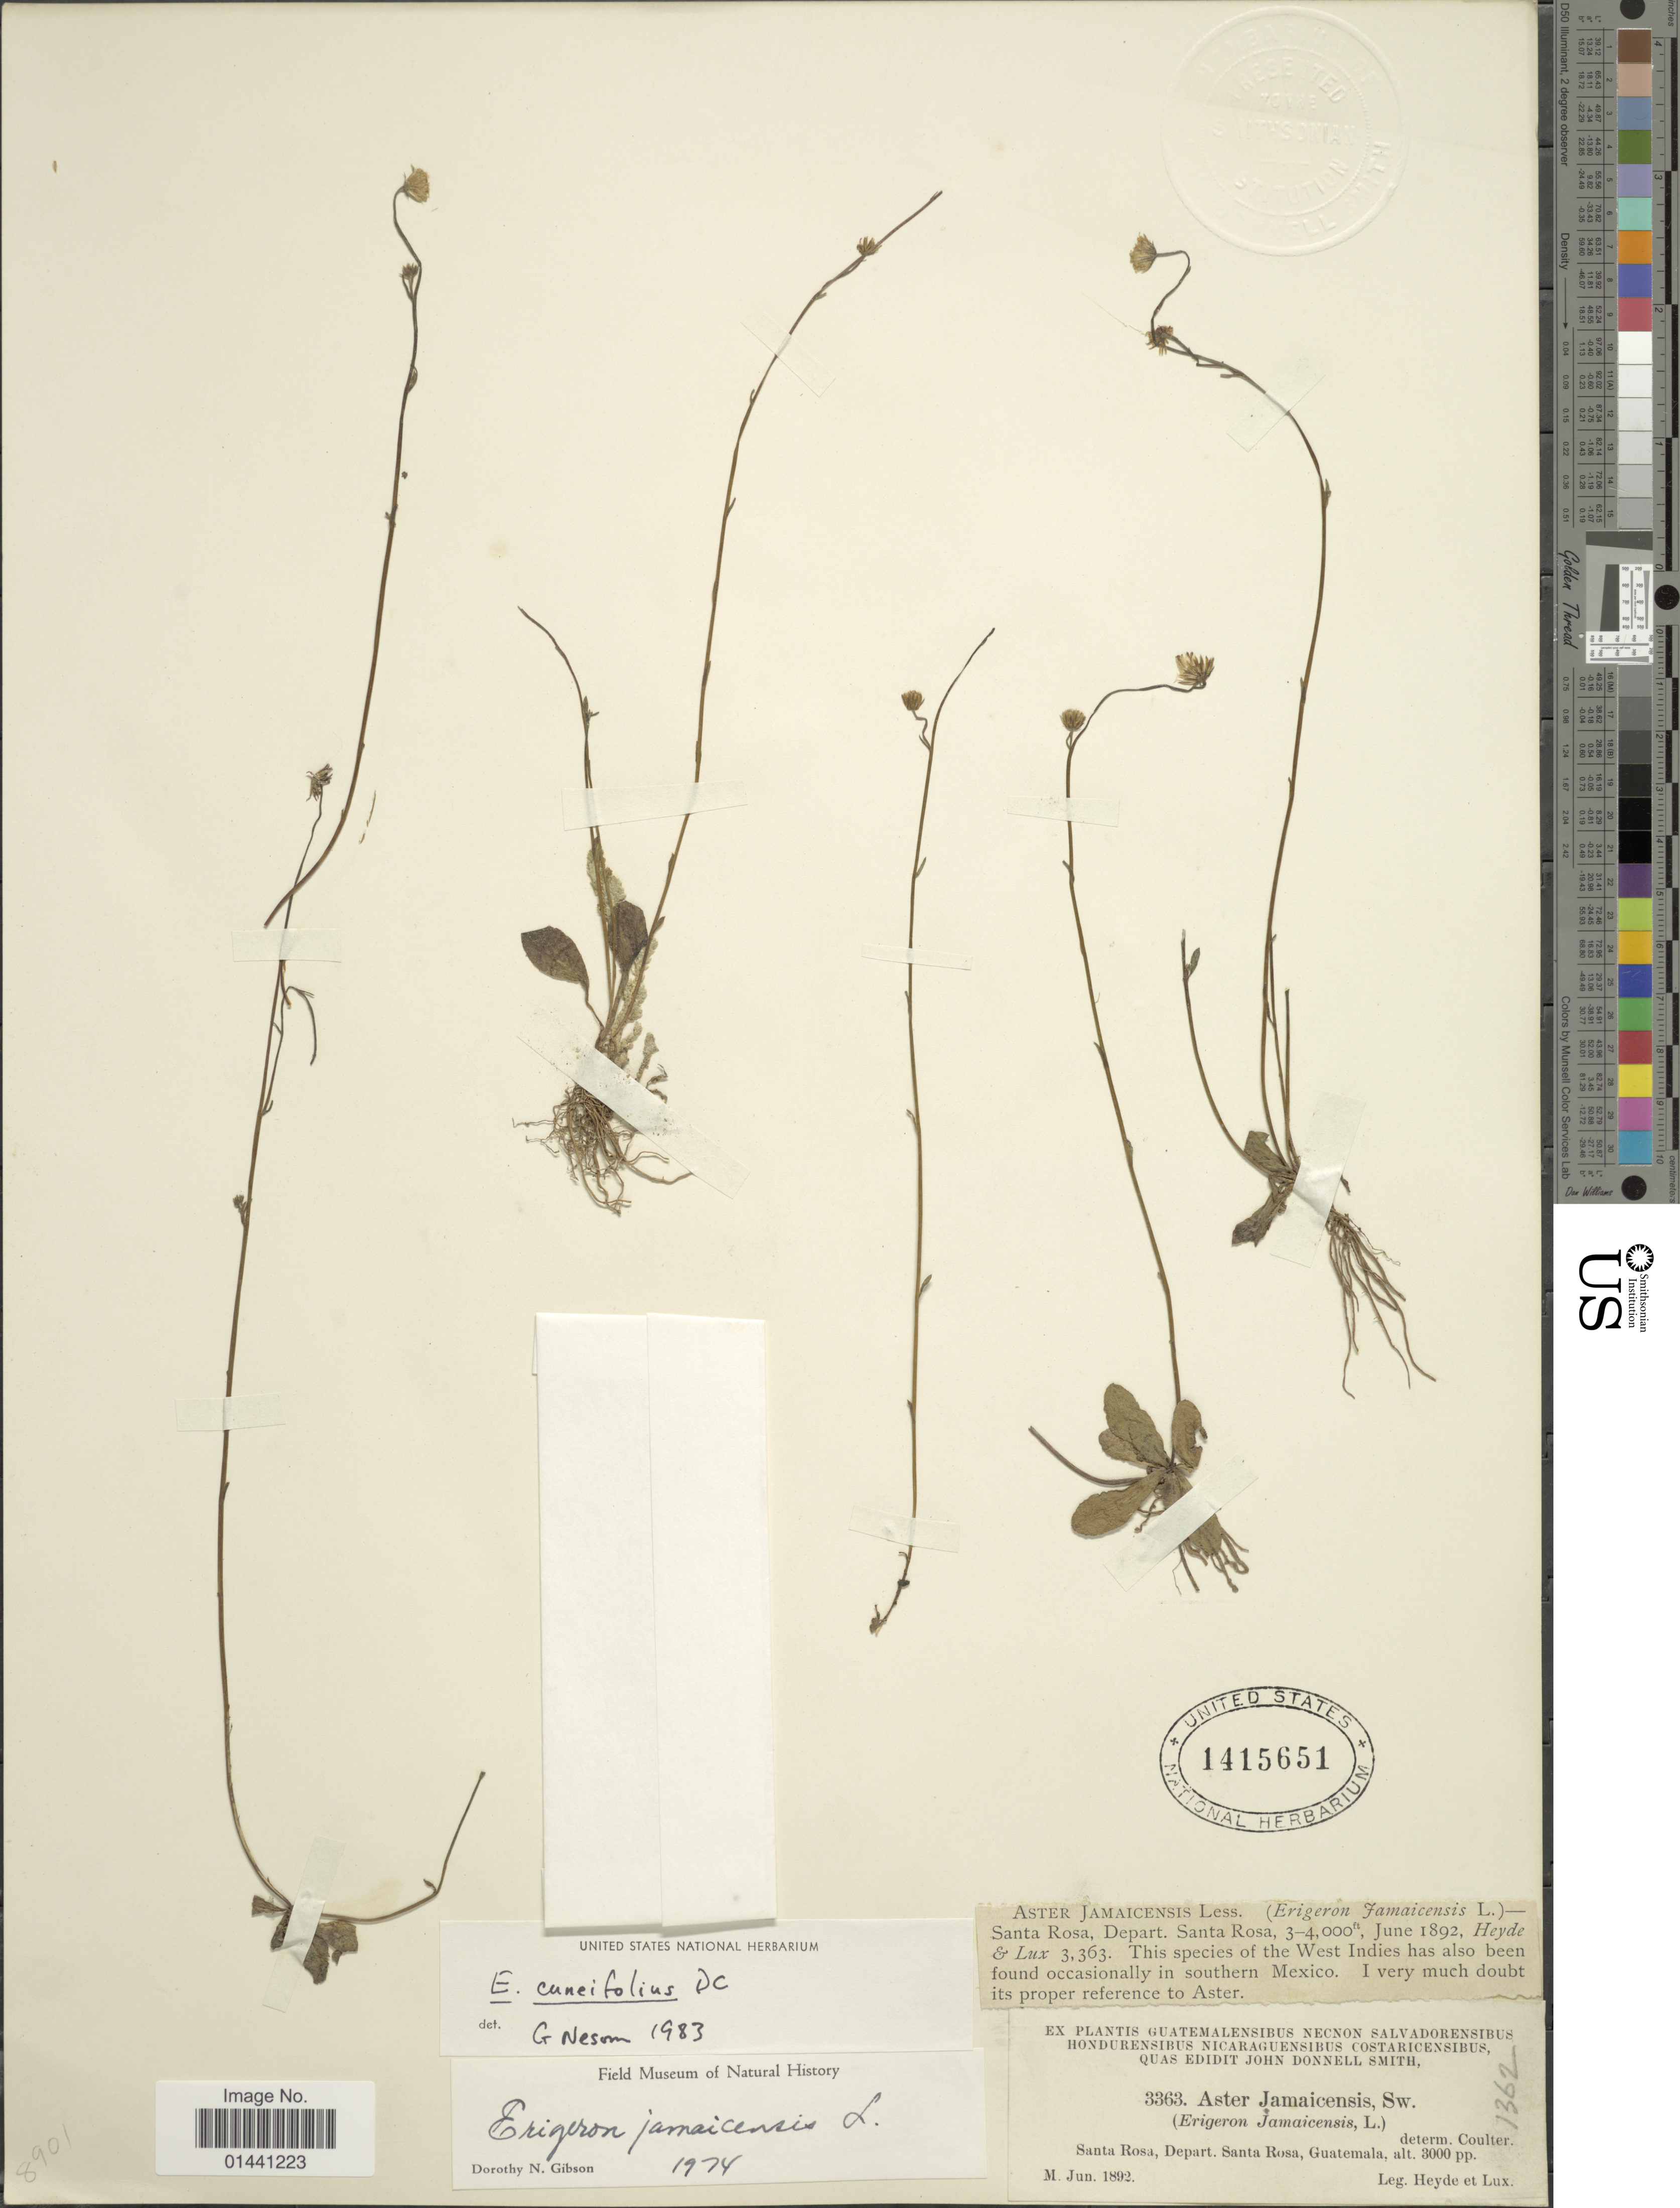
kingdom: Plantae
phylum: Tracheophyta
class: Magnoliopsida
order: Asterales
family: Asteraceae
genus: Erigeron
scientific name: Erigeron cuneifolius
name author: DC.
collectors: Heyde & Lux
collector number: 3363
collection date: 1892-06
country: Guatemala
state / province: Santa Rosa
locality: Santa Rosa, this species of the West Indies has also been found occasionally in southern Mexico [unsure placement]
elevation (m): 914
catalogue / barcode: US 1415651